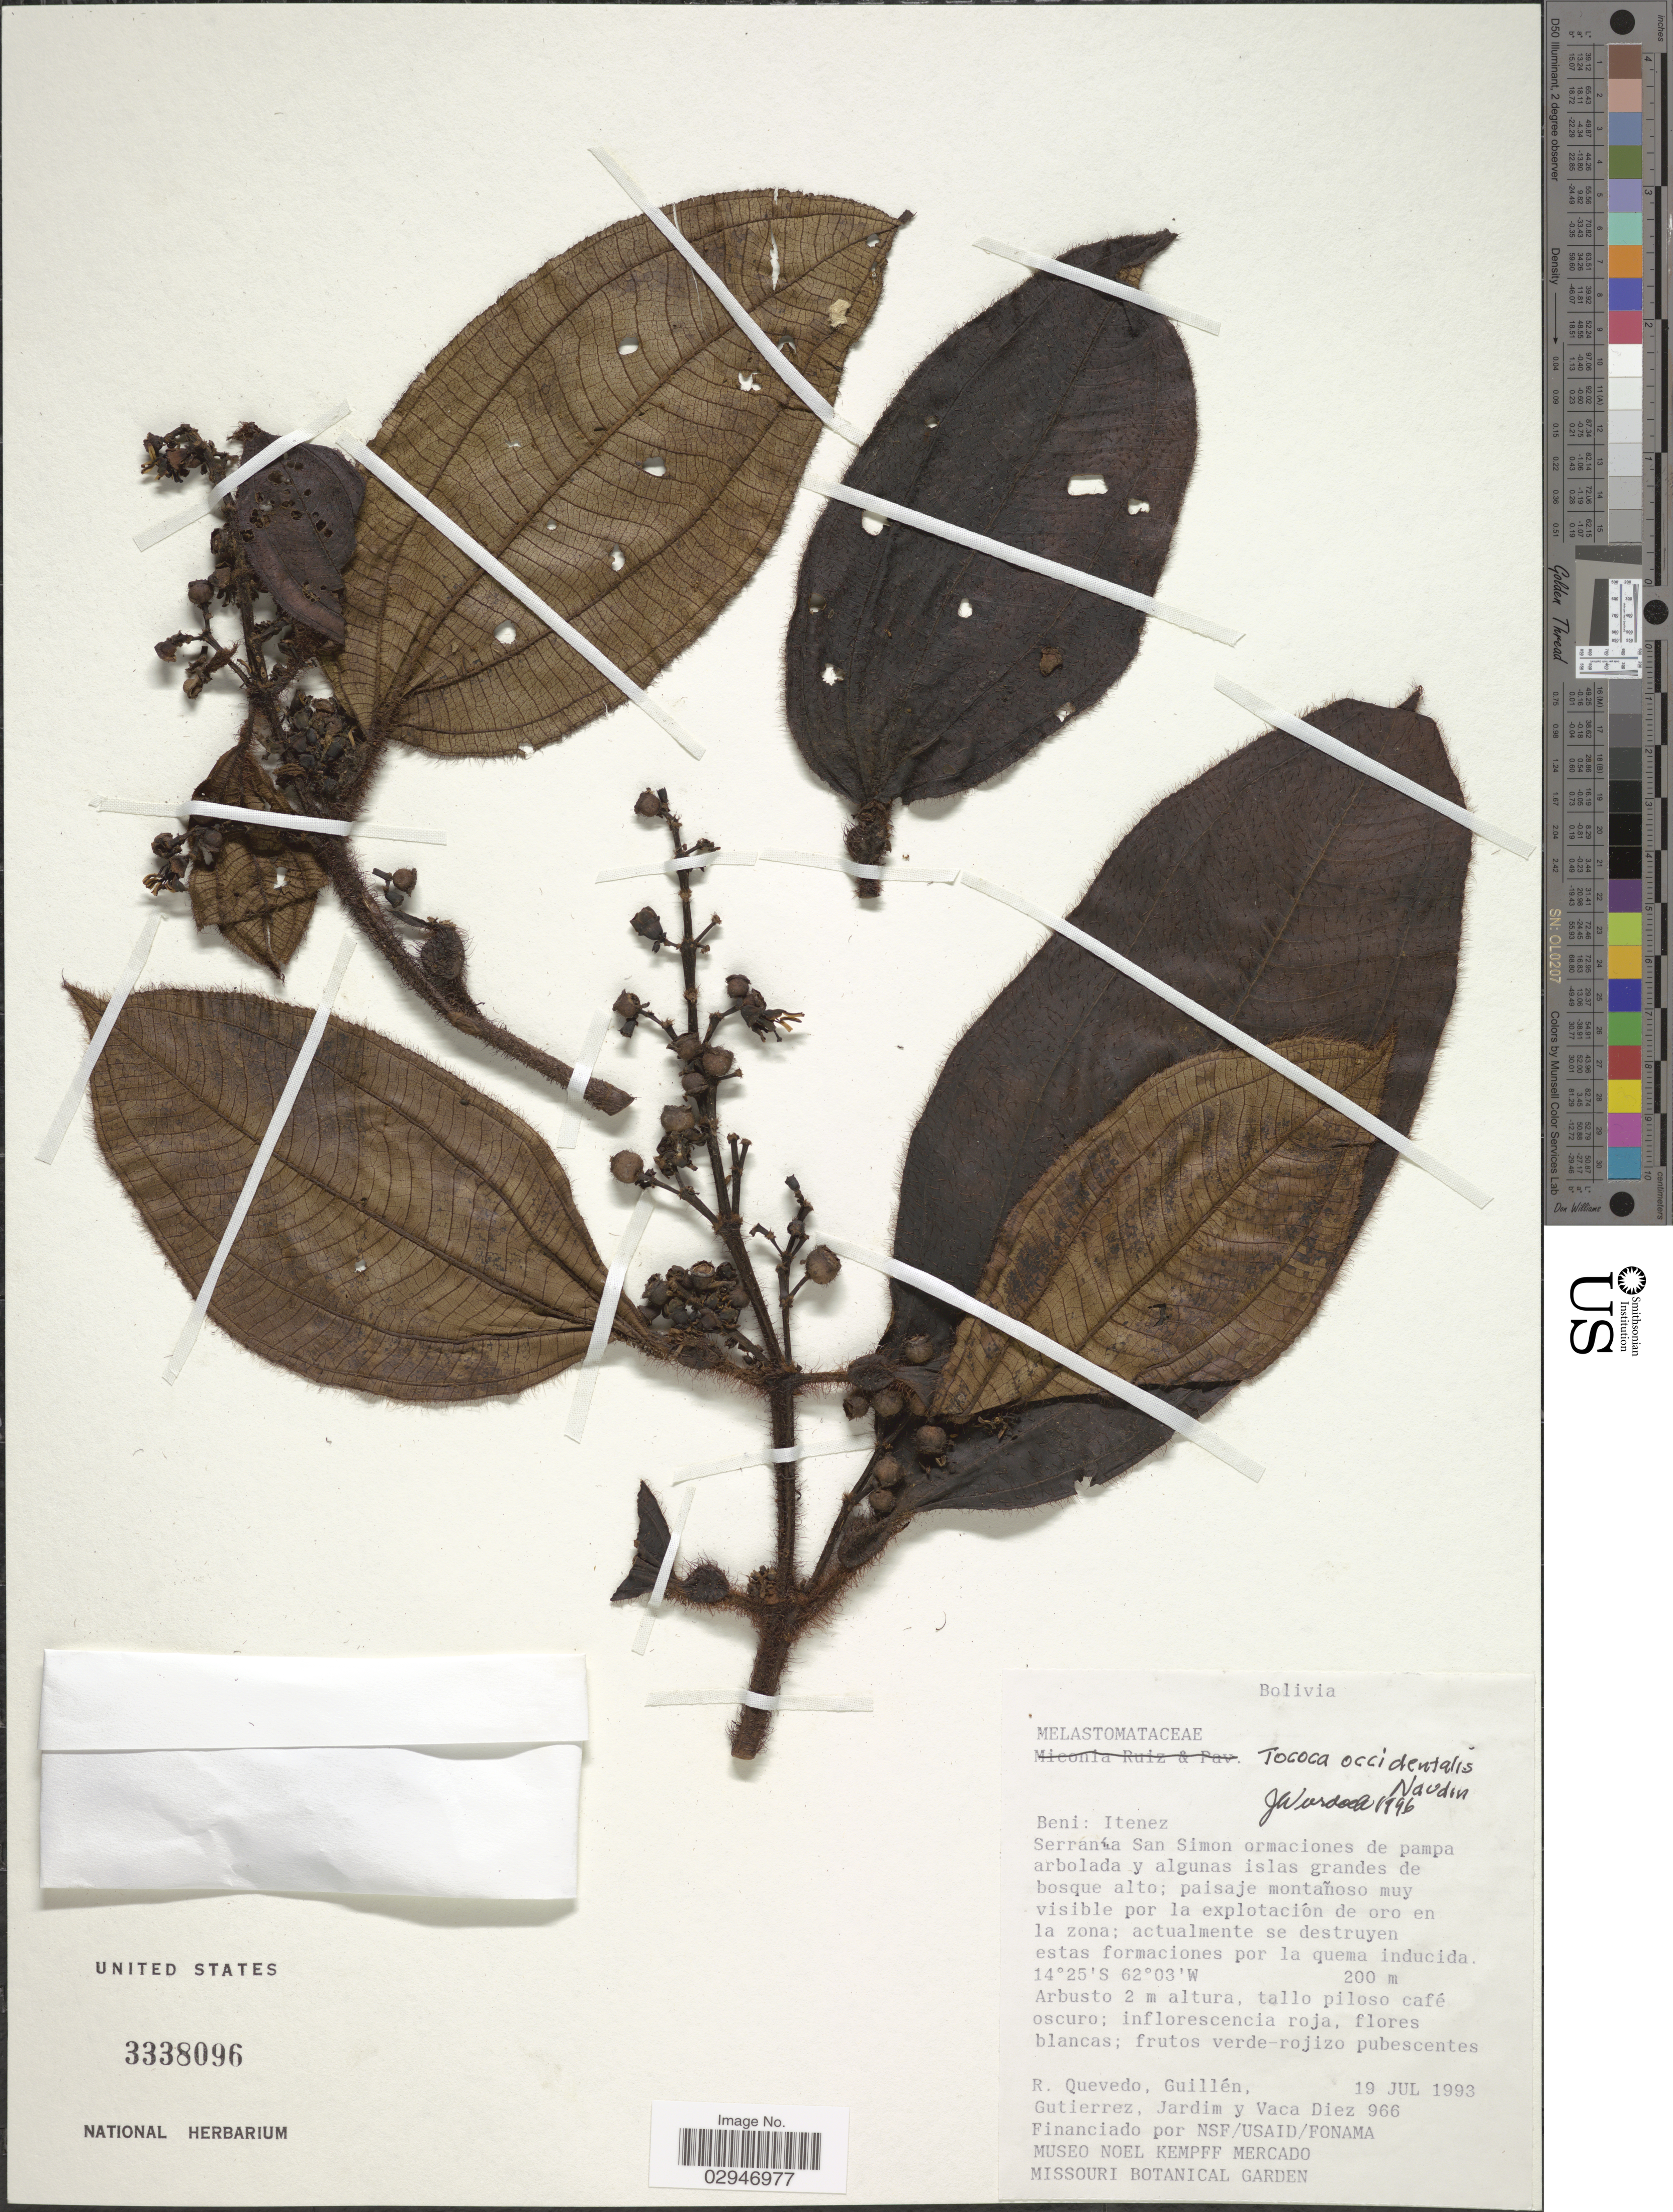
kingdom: Plantae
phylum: Tracheophyta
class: Magnoliopsida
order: Myrtales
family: Melastomataceae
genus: Tococa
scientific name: Tococa occidentalis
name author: Naudin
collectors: R. Quevedo, -- Guillen, -. Gutierrez, Jardim, -- & -. Vaca Diez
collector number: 966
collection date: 1993-07-19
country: Bolivia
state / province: Beni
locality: Itenez. Serrano. San Simon ormaciones de pampa arbolado y algunas islas grandes de bosque alto; paisaje montañoso muy visible por la explotación de oro en la zona; actualmente se destruyen estas formaciones por la quema inducida.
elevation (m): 200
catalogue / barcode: US 3338096